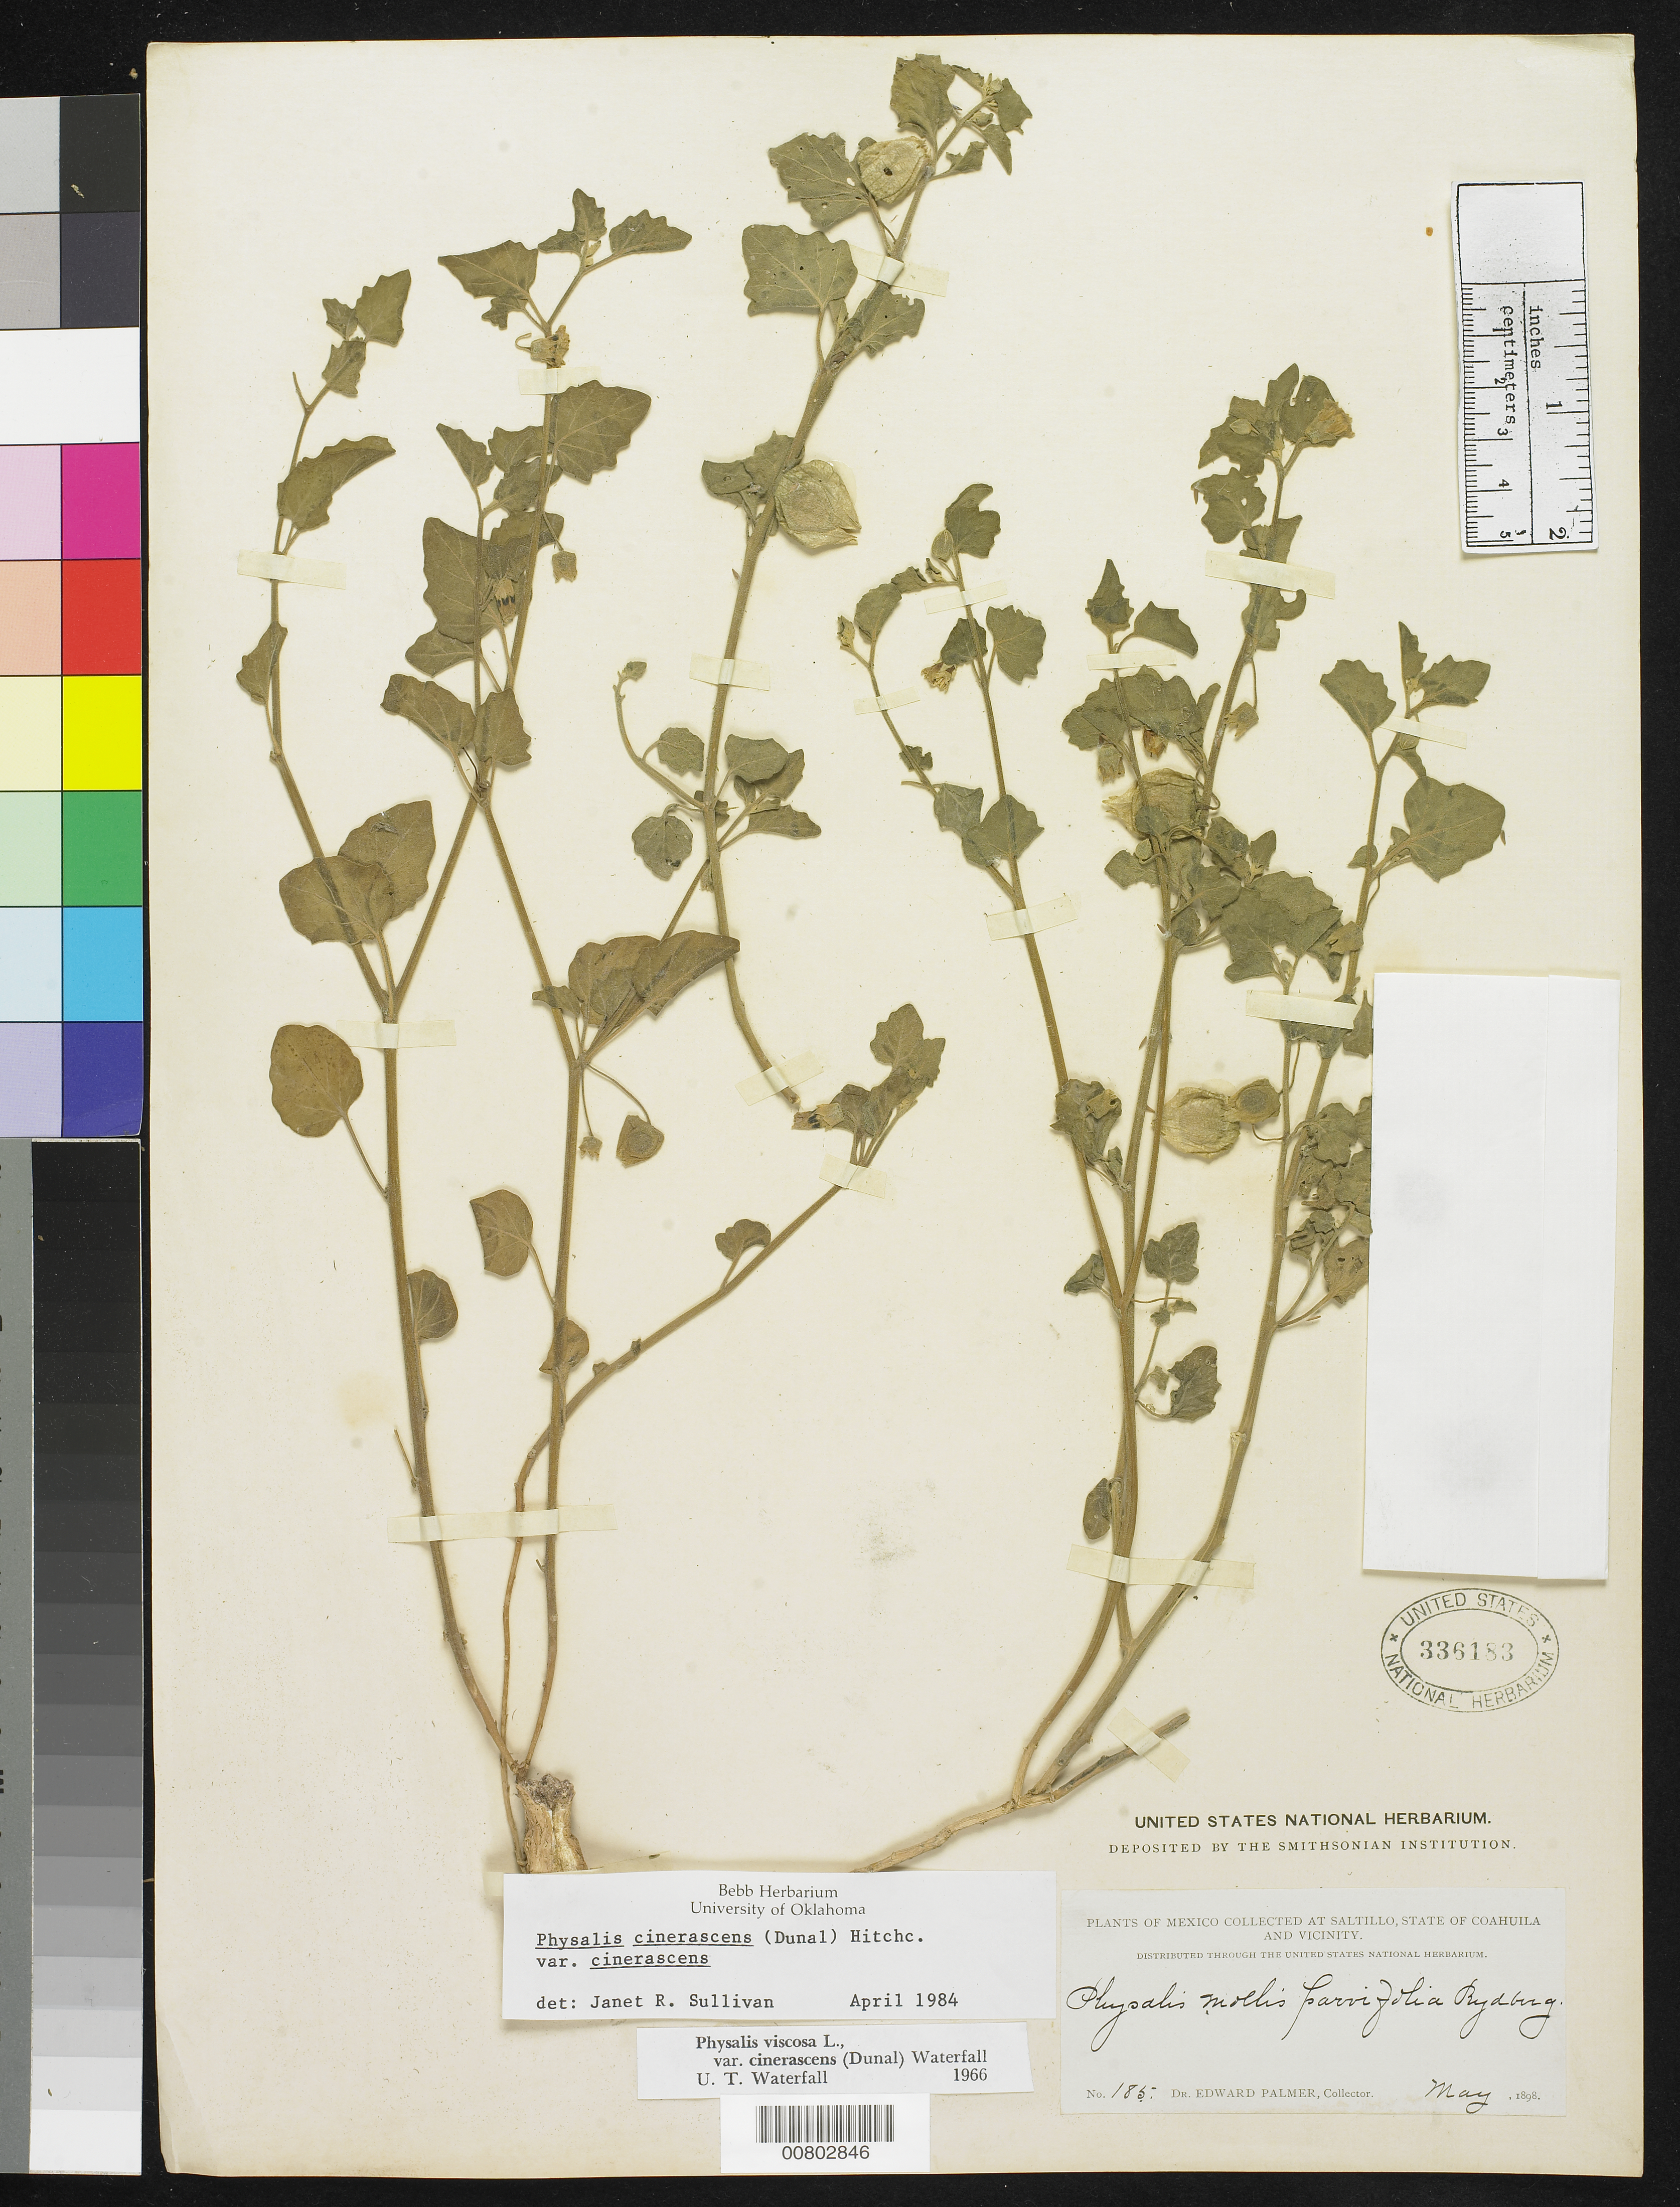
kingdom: Plantae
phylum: Tracheophyta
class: Magnoliopsida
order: Solanales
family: Solanaceae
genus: Physalis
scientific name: Physalis cinerascens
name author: (Dunal) Hitchc.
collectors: E. Palmer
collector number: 185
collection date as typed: May 1898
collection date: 1898-05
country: Mexico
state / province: Coahuila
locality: Saltillo, Coahuila and vicinity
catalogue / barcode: US 336183